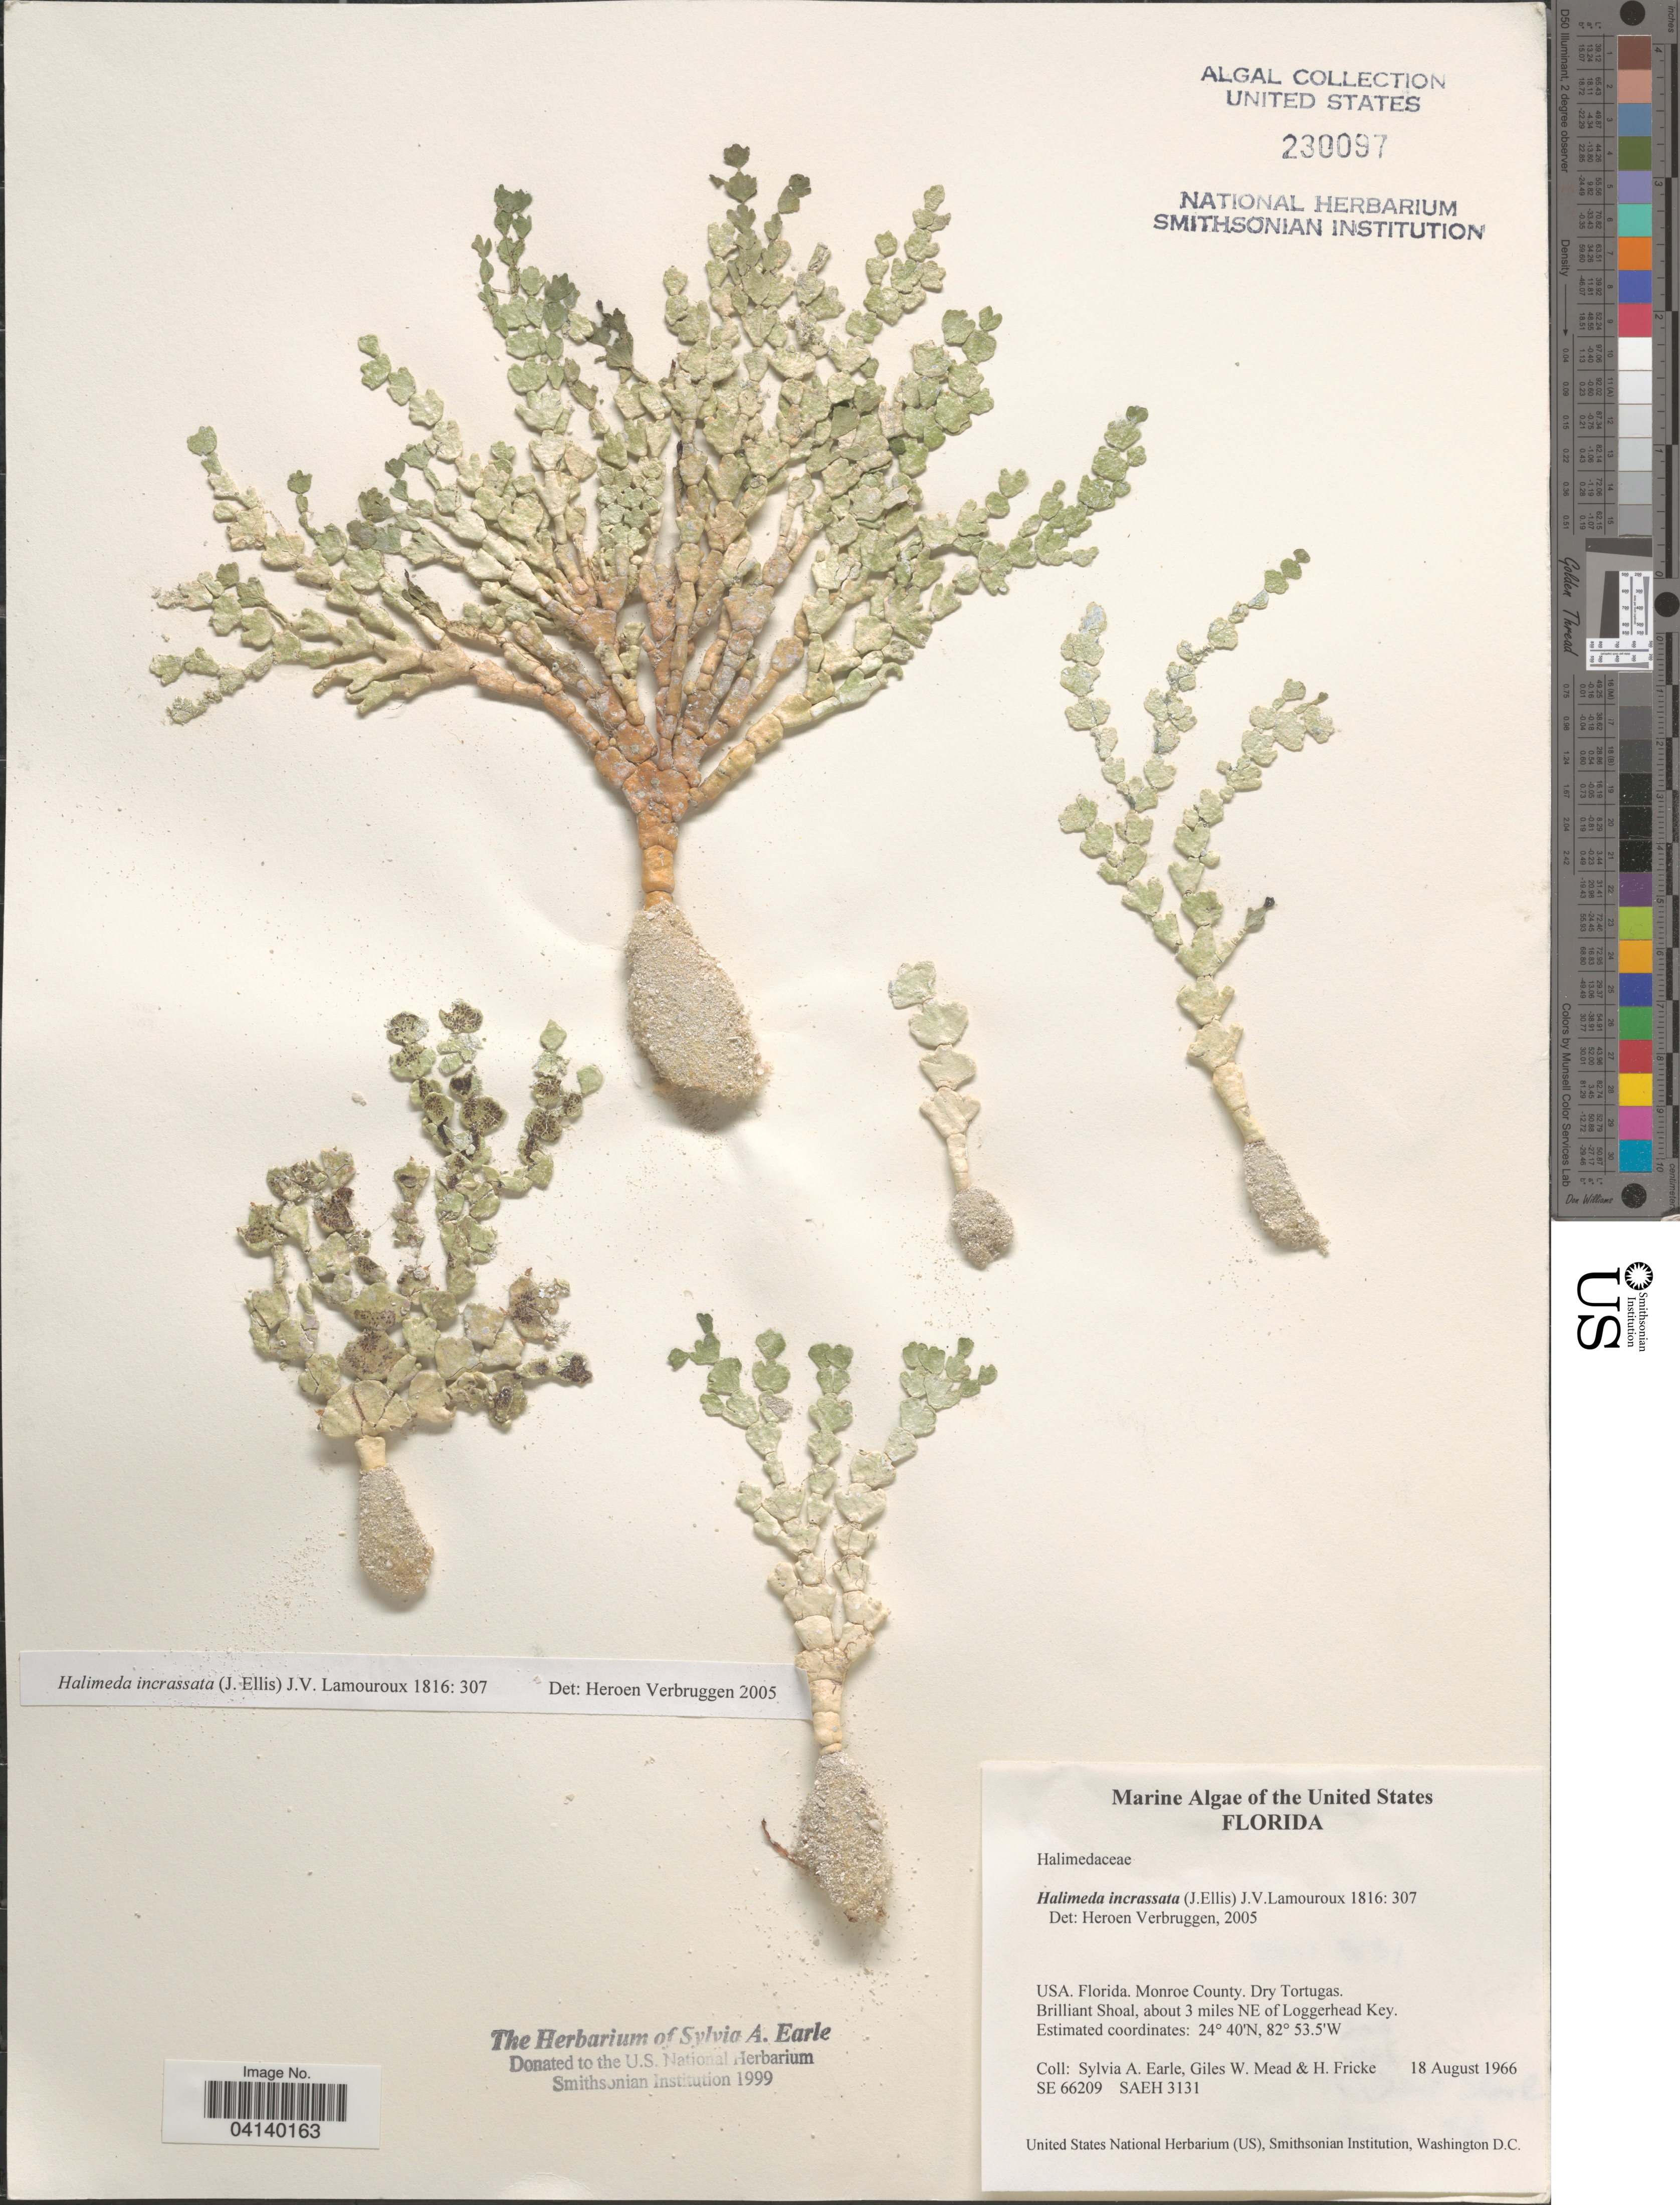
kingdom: Plantae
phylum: Chlorophyta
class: Ulvophyceae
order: Bryopsidales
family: Halimedaceae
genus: Halimeda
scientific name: Halimeda incrassata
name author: (J. Ellis) J.V.Lamouroux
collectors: S. A. Earle, G. W. Mead & H. Fricke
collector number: SE66209/SAEH3131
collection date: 1966-08-18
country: United States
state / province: Florida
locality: Monroe County. Dry Tortugas. Brilliant Shoal, about 3 miles NE of Loggerhead Key.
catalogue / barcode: US 230097